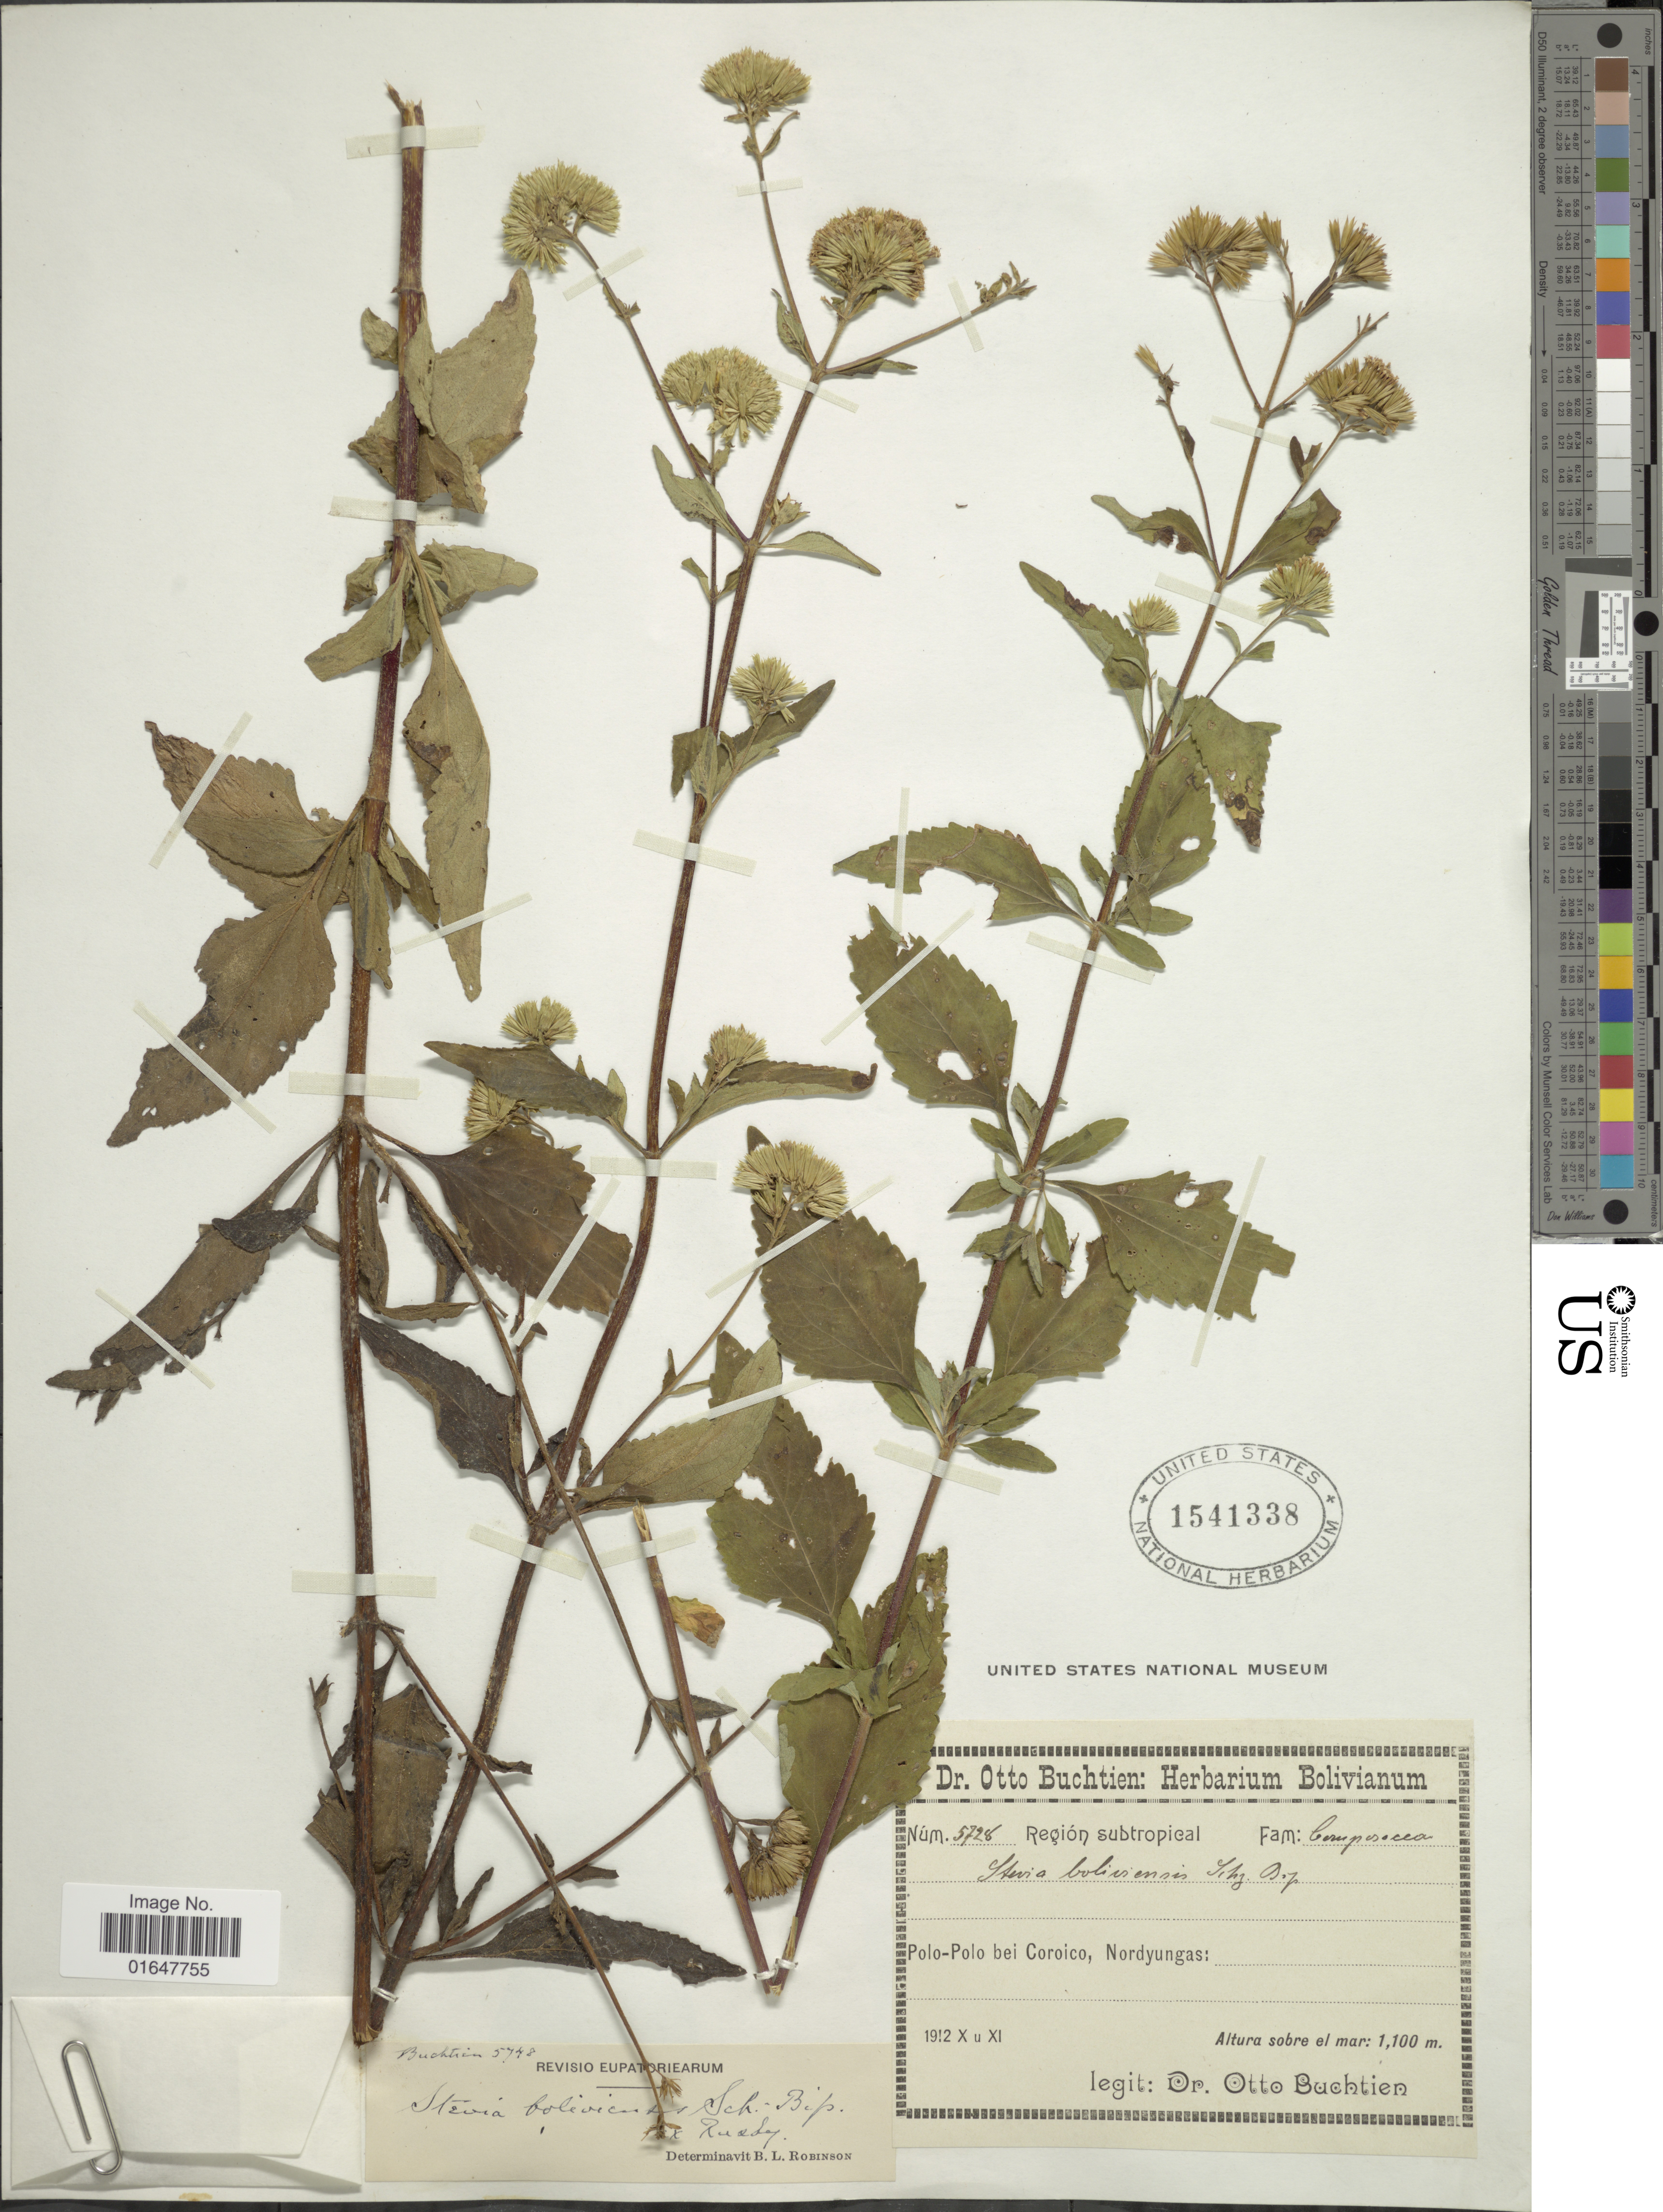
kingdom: Plantae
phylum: Tracheophyta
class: Magnoliopsida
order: Asterales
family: Asteraceae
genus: Stevia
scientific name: Stevia boliviensis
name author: Sch. Bip. ex Rusby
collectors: O. Buchtien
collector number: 5728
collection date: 1912-10/1912-11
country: Bolivia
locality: Polo-Polo bei Coroico, Nordyungas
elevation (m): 1100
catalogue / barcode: US 1541338